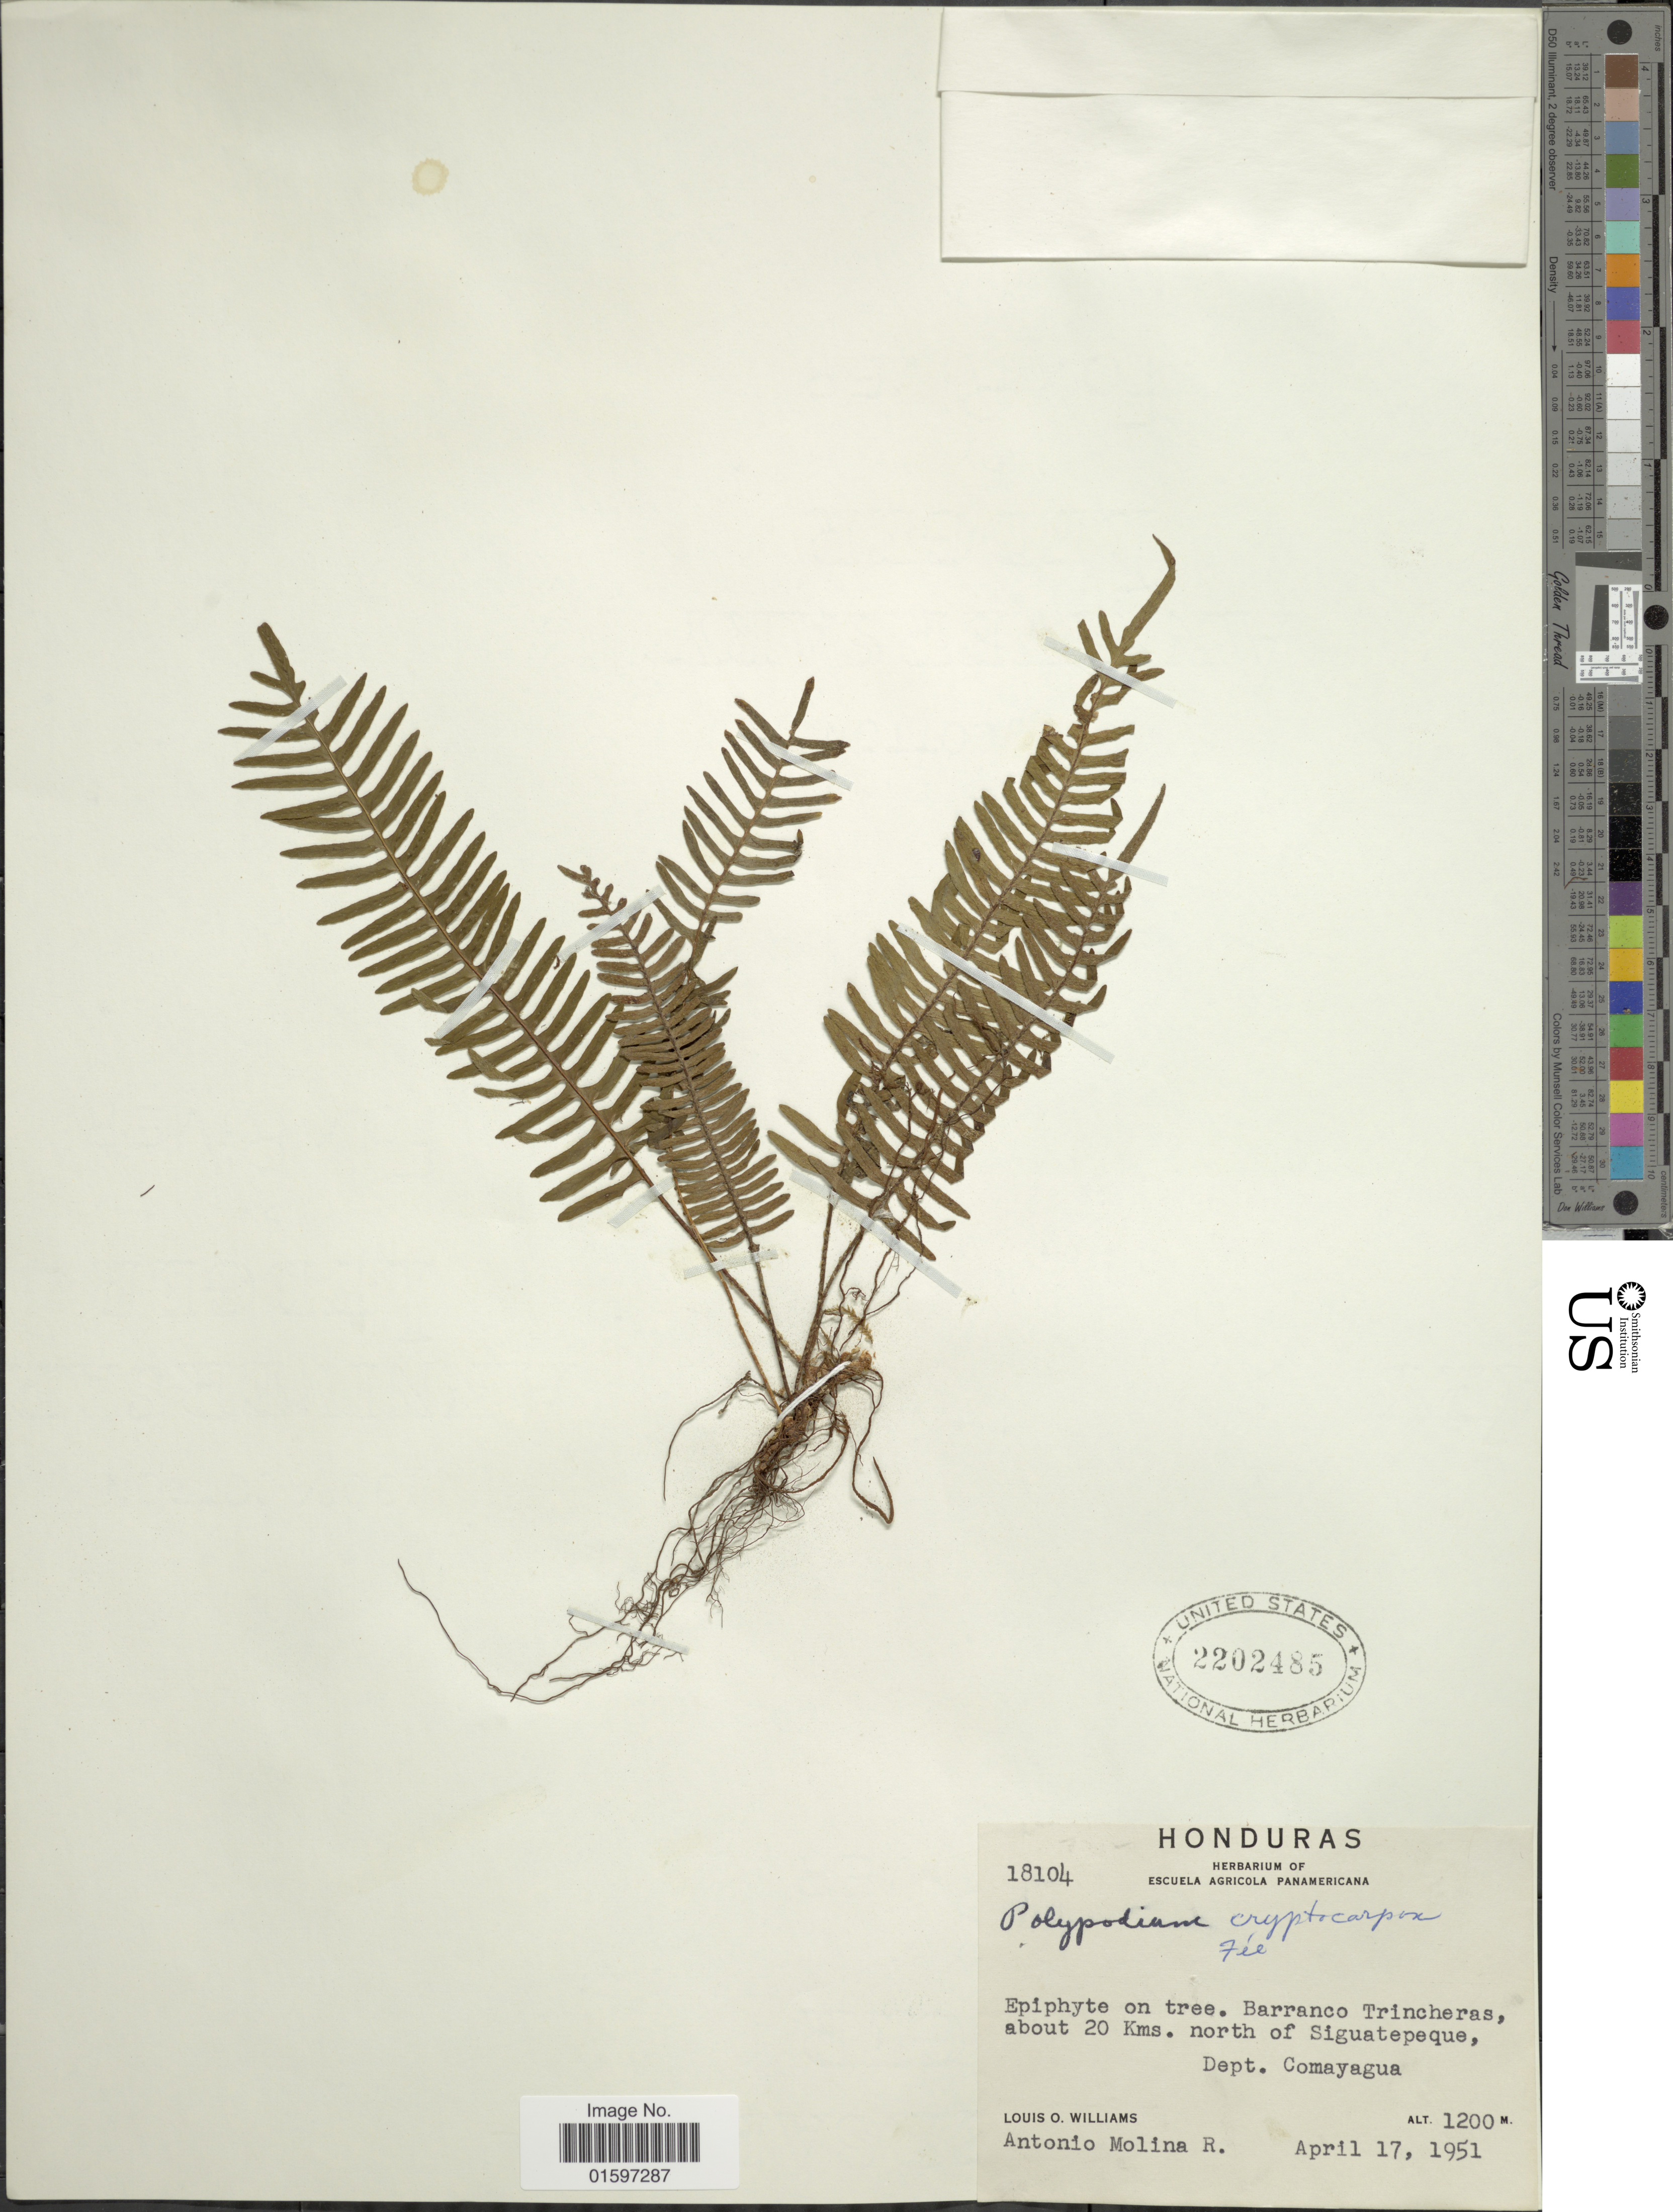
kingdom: Plantae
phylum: Tracheophyta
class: Polypodiopsida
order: Polypodiales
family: Polypodiaceae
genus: Pleopeltis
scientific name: Pleopeltis cryptocarpa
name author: (Fée) A.R. Sm. & Tejero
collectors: L. O. Williams & A. Molina R.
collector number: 18104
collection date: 1951-04-17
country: Honduras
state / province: Comayagua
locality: Barranco Trincheras, about 20 Kms. north of Siguatepeque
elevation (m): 1200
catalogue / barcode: US 2202485